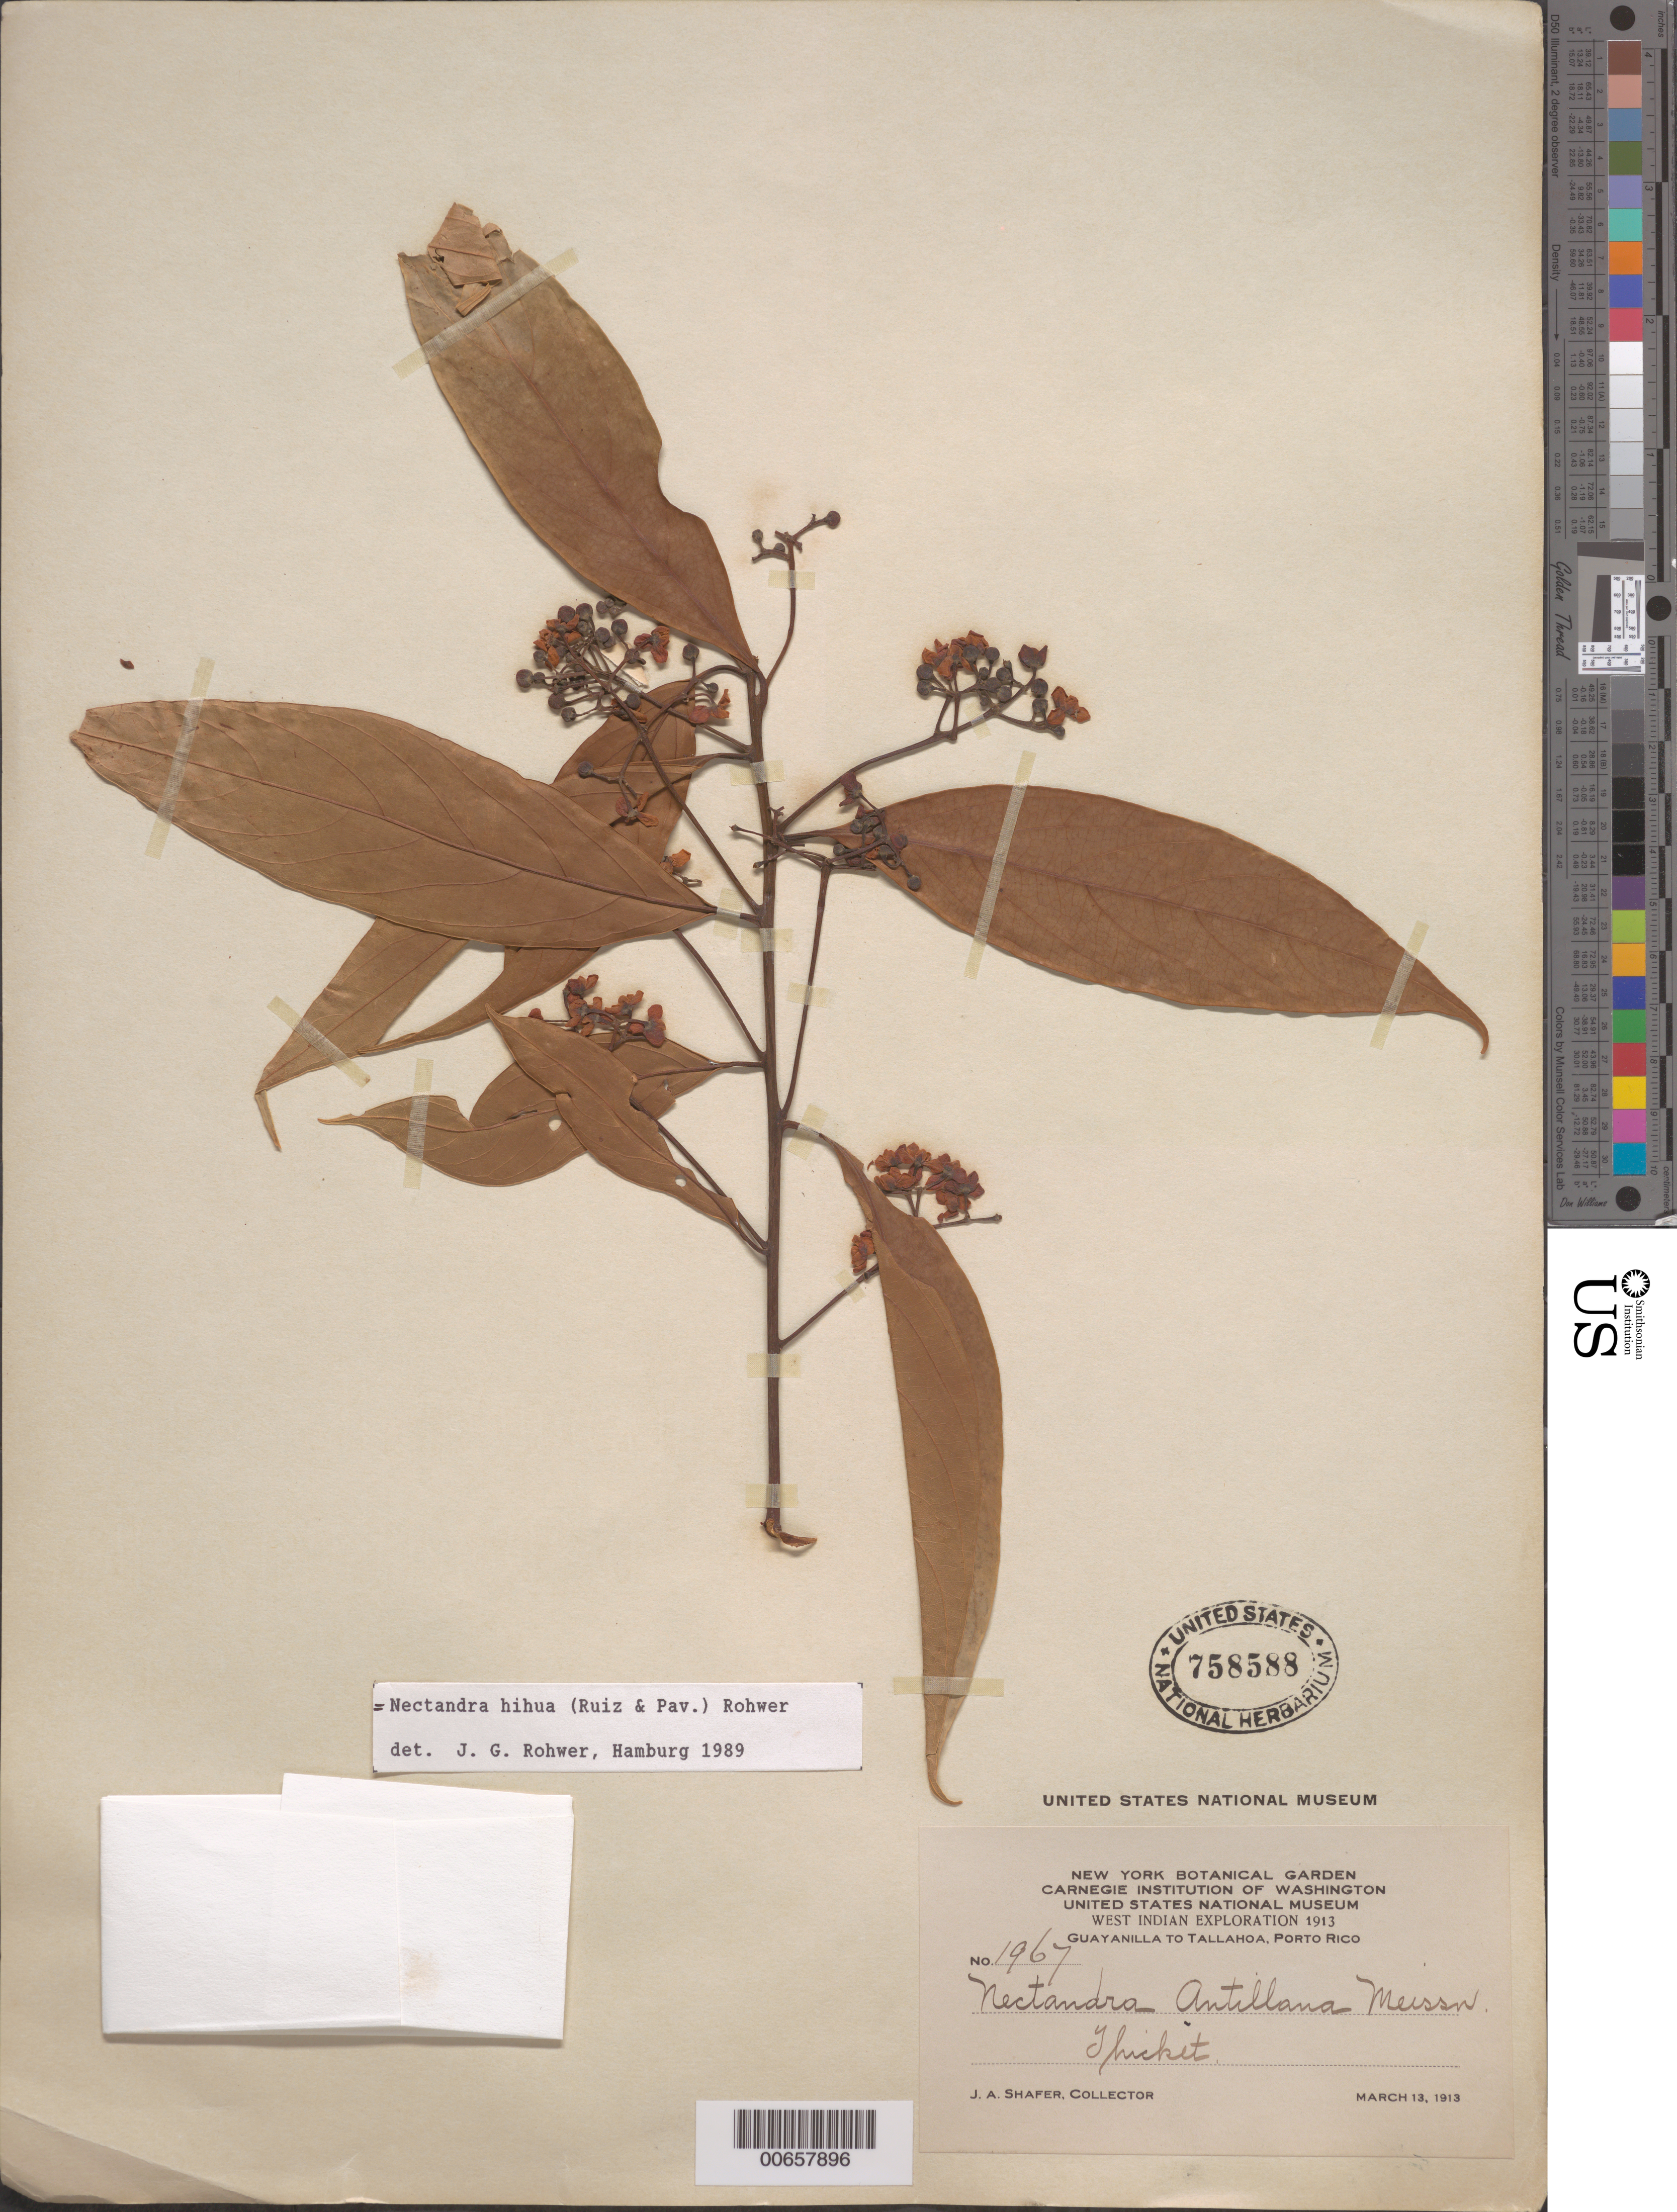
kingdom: Plantae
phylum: Tracheophyta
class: Magnoliopsida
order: Laurales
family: Lauraceae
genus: Nectandra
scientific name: Nectandra hihua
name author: (Ruiz & Pav.) Rohwer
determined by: Rohwer, J. G.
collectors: J. A. Shafer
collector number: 1967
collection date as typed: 13 Mar 1913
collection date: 1913-03-13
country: Puerto Rico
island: Greater Antilles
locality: Guayanilla to Tallahoa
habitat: Thicket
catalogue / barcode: US 758588